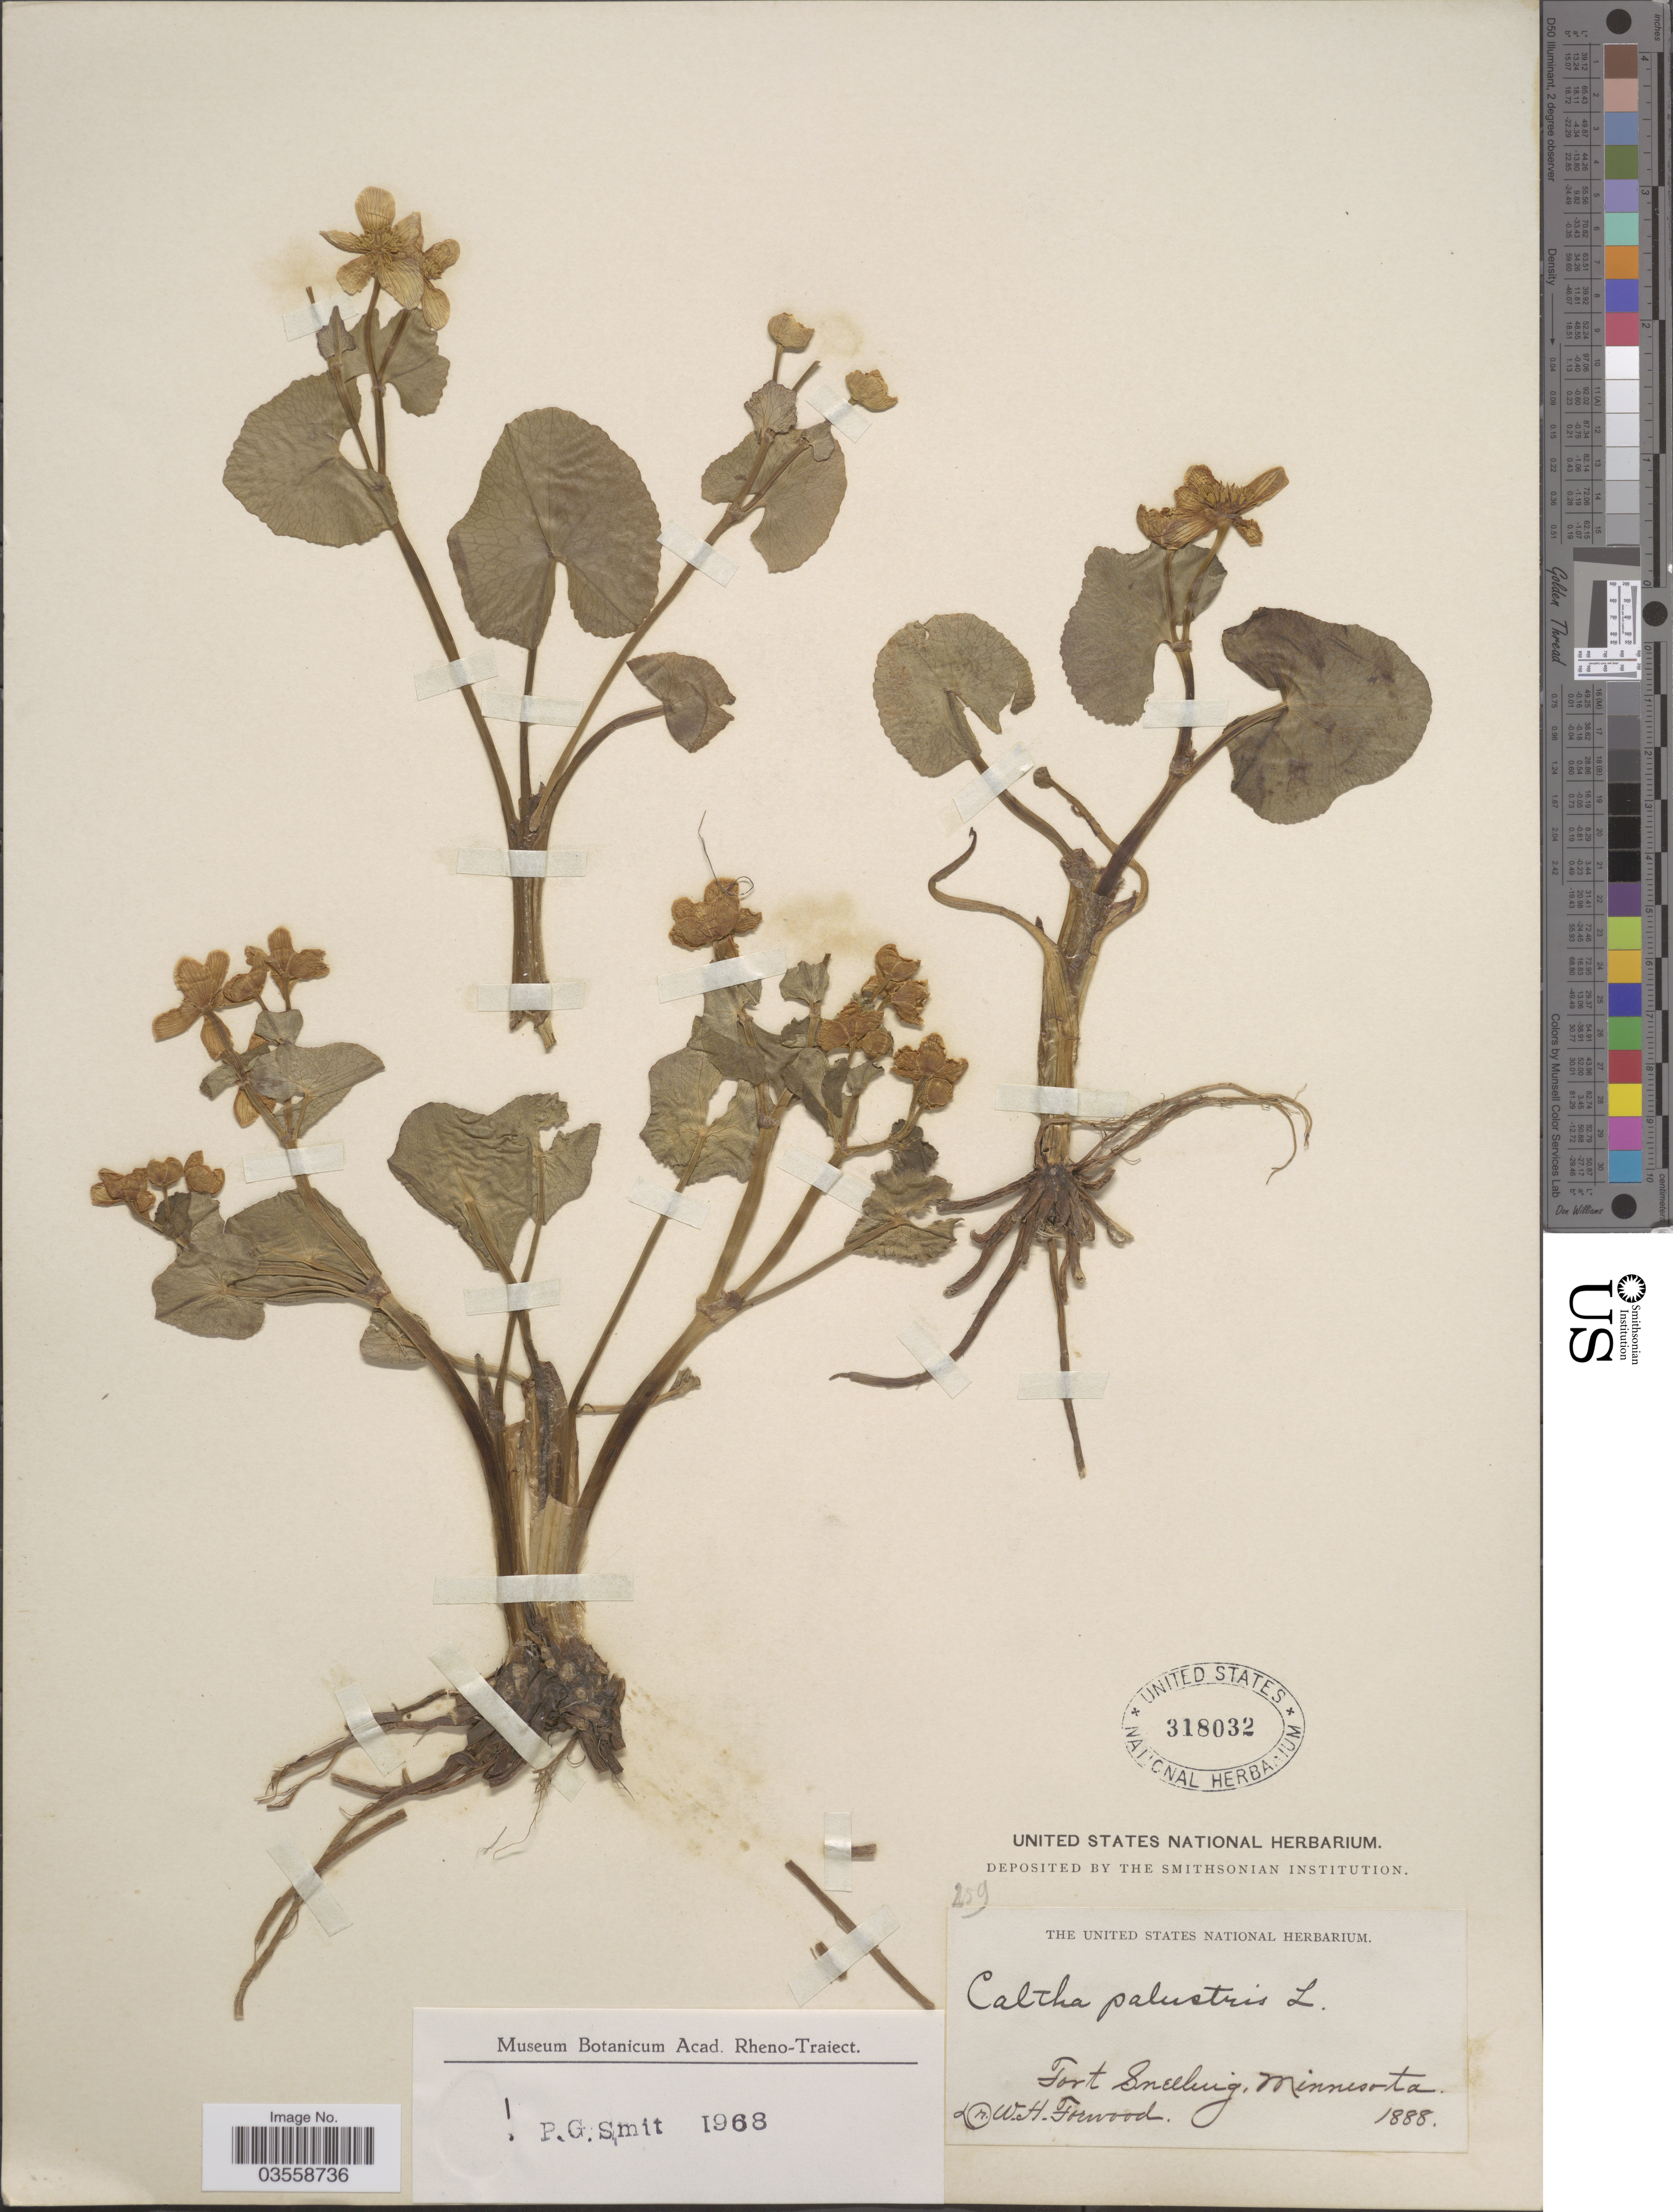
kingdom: Plantae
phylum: Tracheophyta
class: Magnoliopsida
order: Ranunculales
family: Ranunculaceae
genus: Caltha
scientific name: Caltha palustris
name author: L.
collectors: W. Forwood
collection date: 1888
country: United States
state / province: Minnesota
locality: Fort Snelling.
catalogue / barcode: US 318032